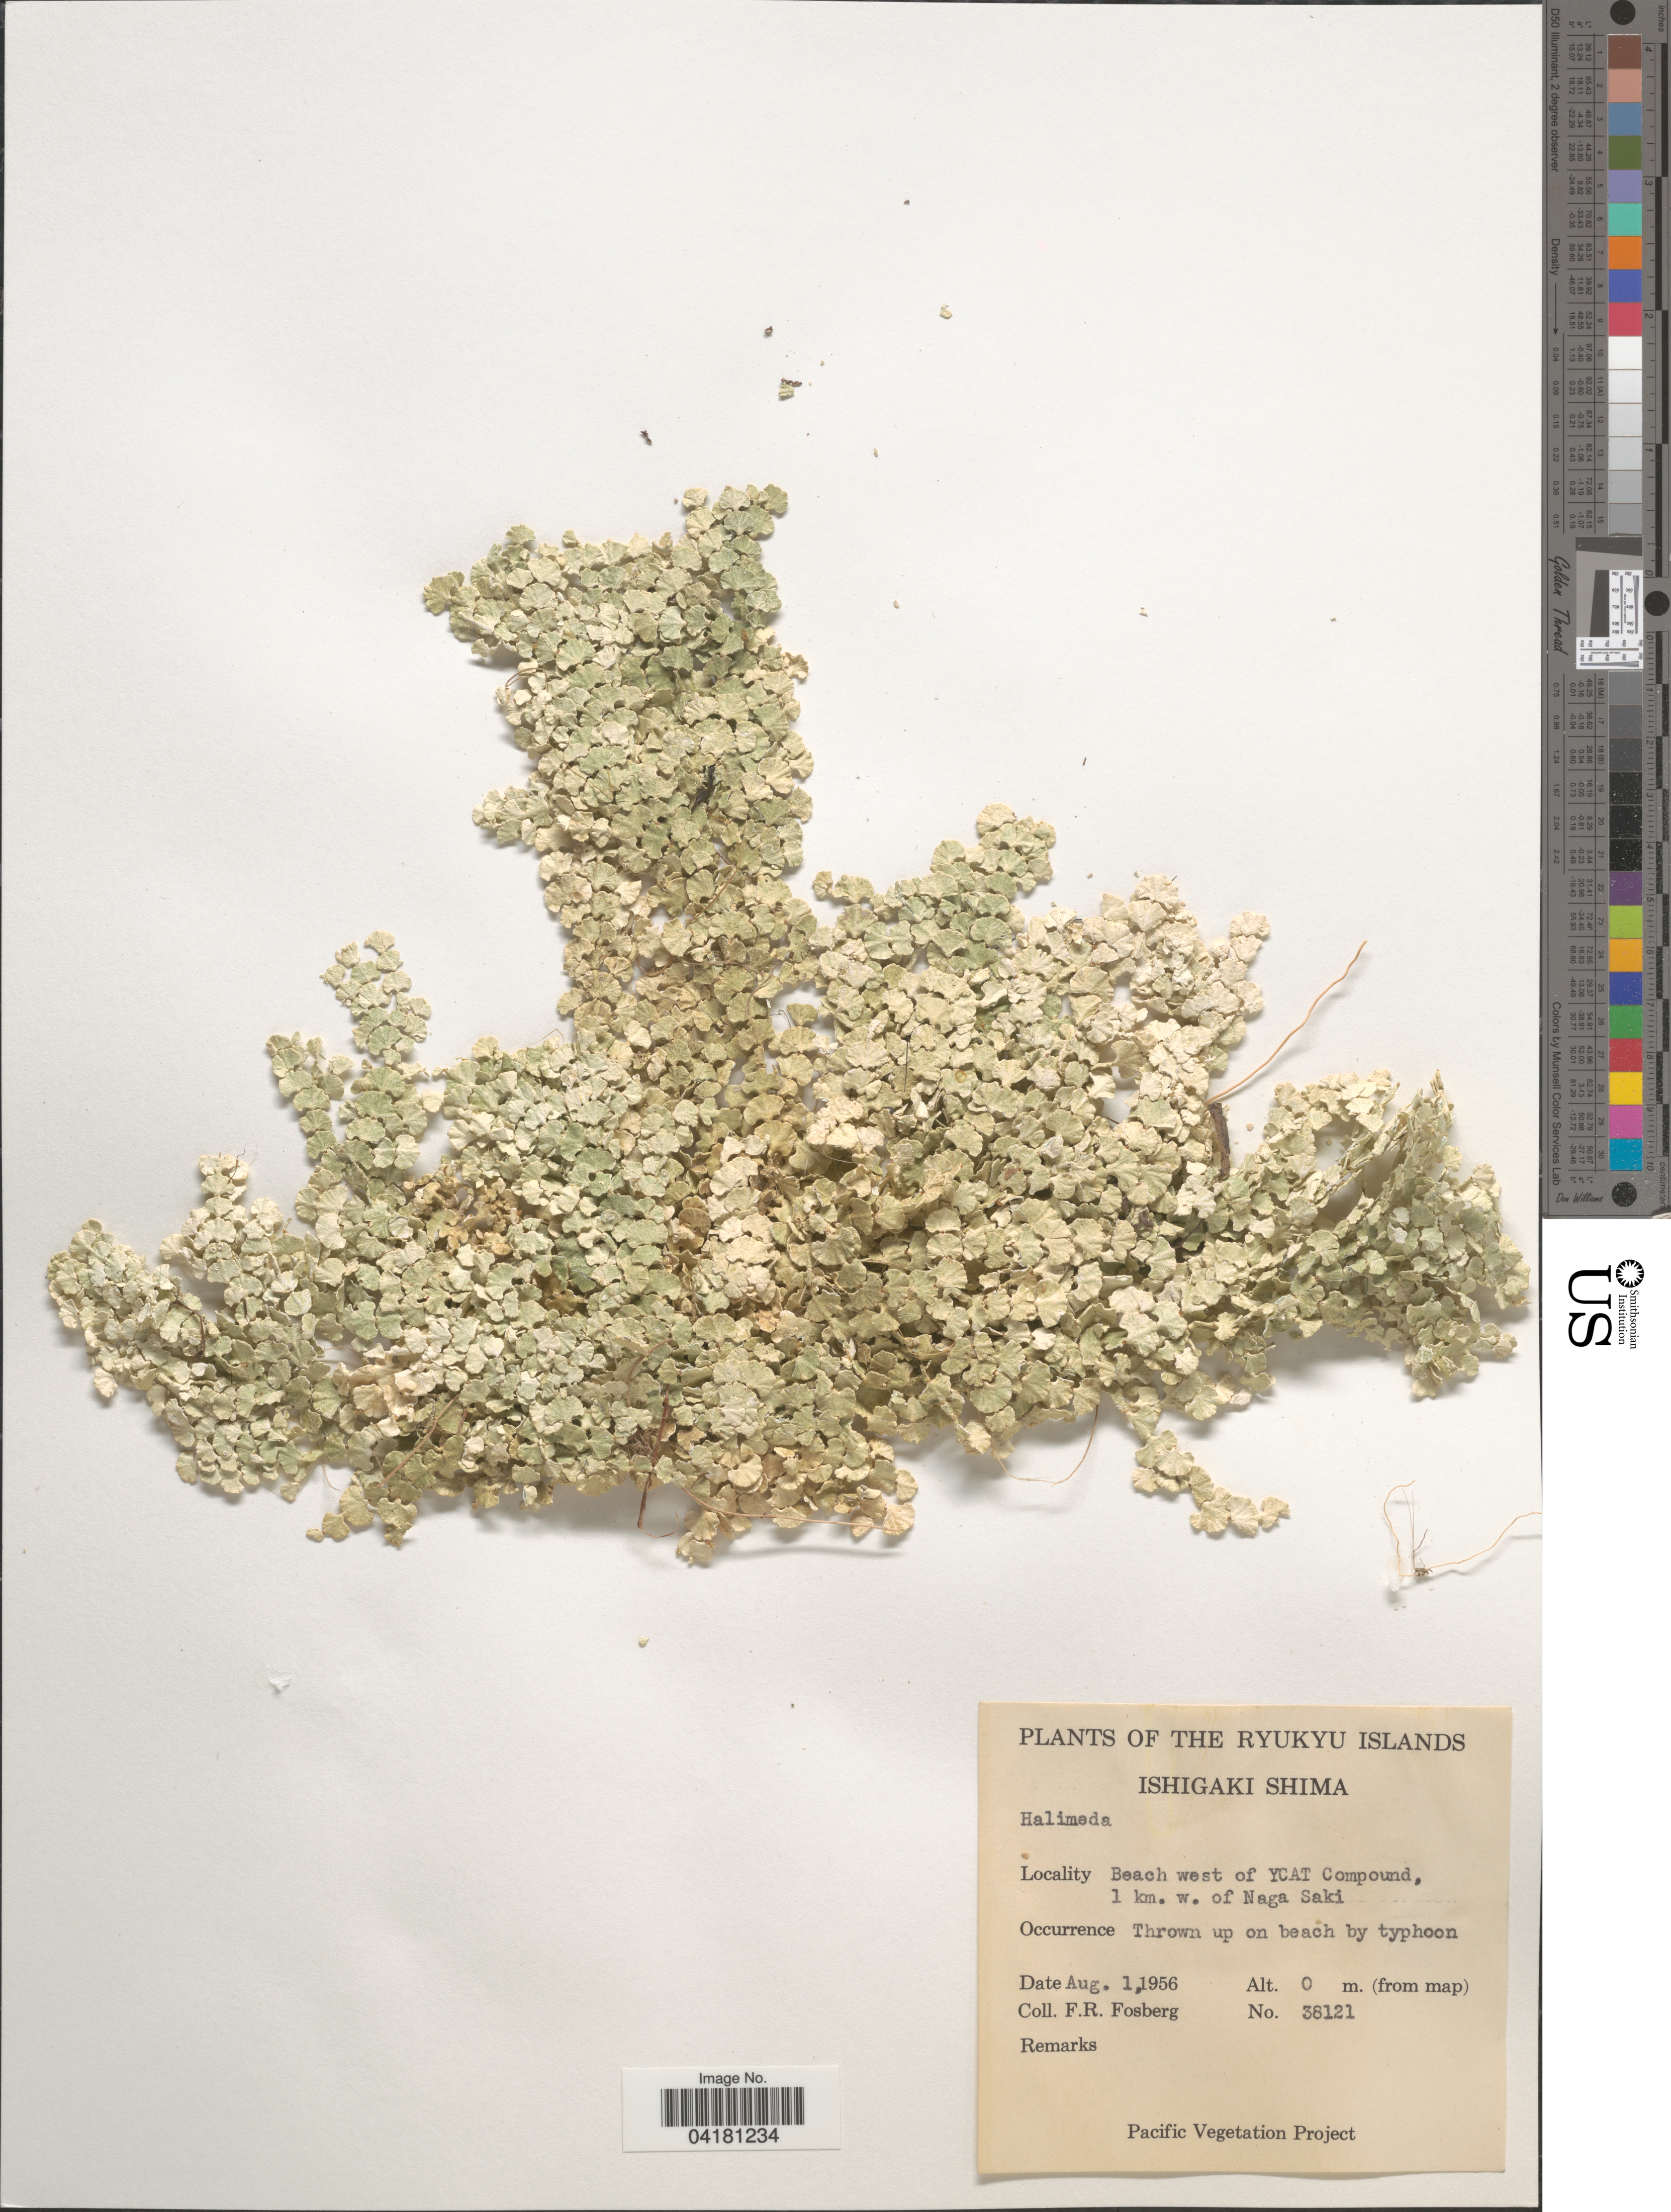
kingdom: Plantae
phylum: Chlorophyta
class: Ulvophyceae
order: Bryopsidales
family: Halimedaceae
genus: Halimeda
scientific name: Halimeda sp.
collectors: F. R. Fosberg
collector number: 38121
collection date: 1956-08-01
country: Japan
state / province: Okinawa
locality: Ryukyu Islands. Ishigaki Shima. Beach west of YCAT Compound, 1 km. w. of Naga Saki.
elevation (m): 0